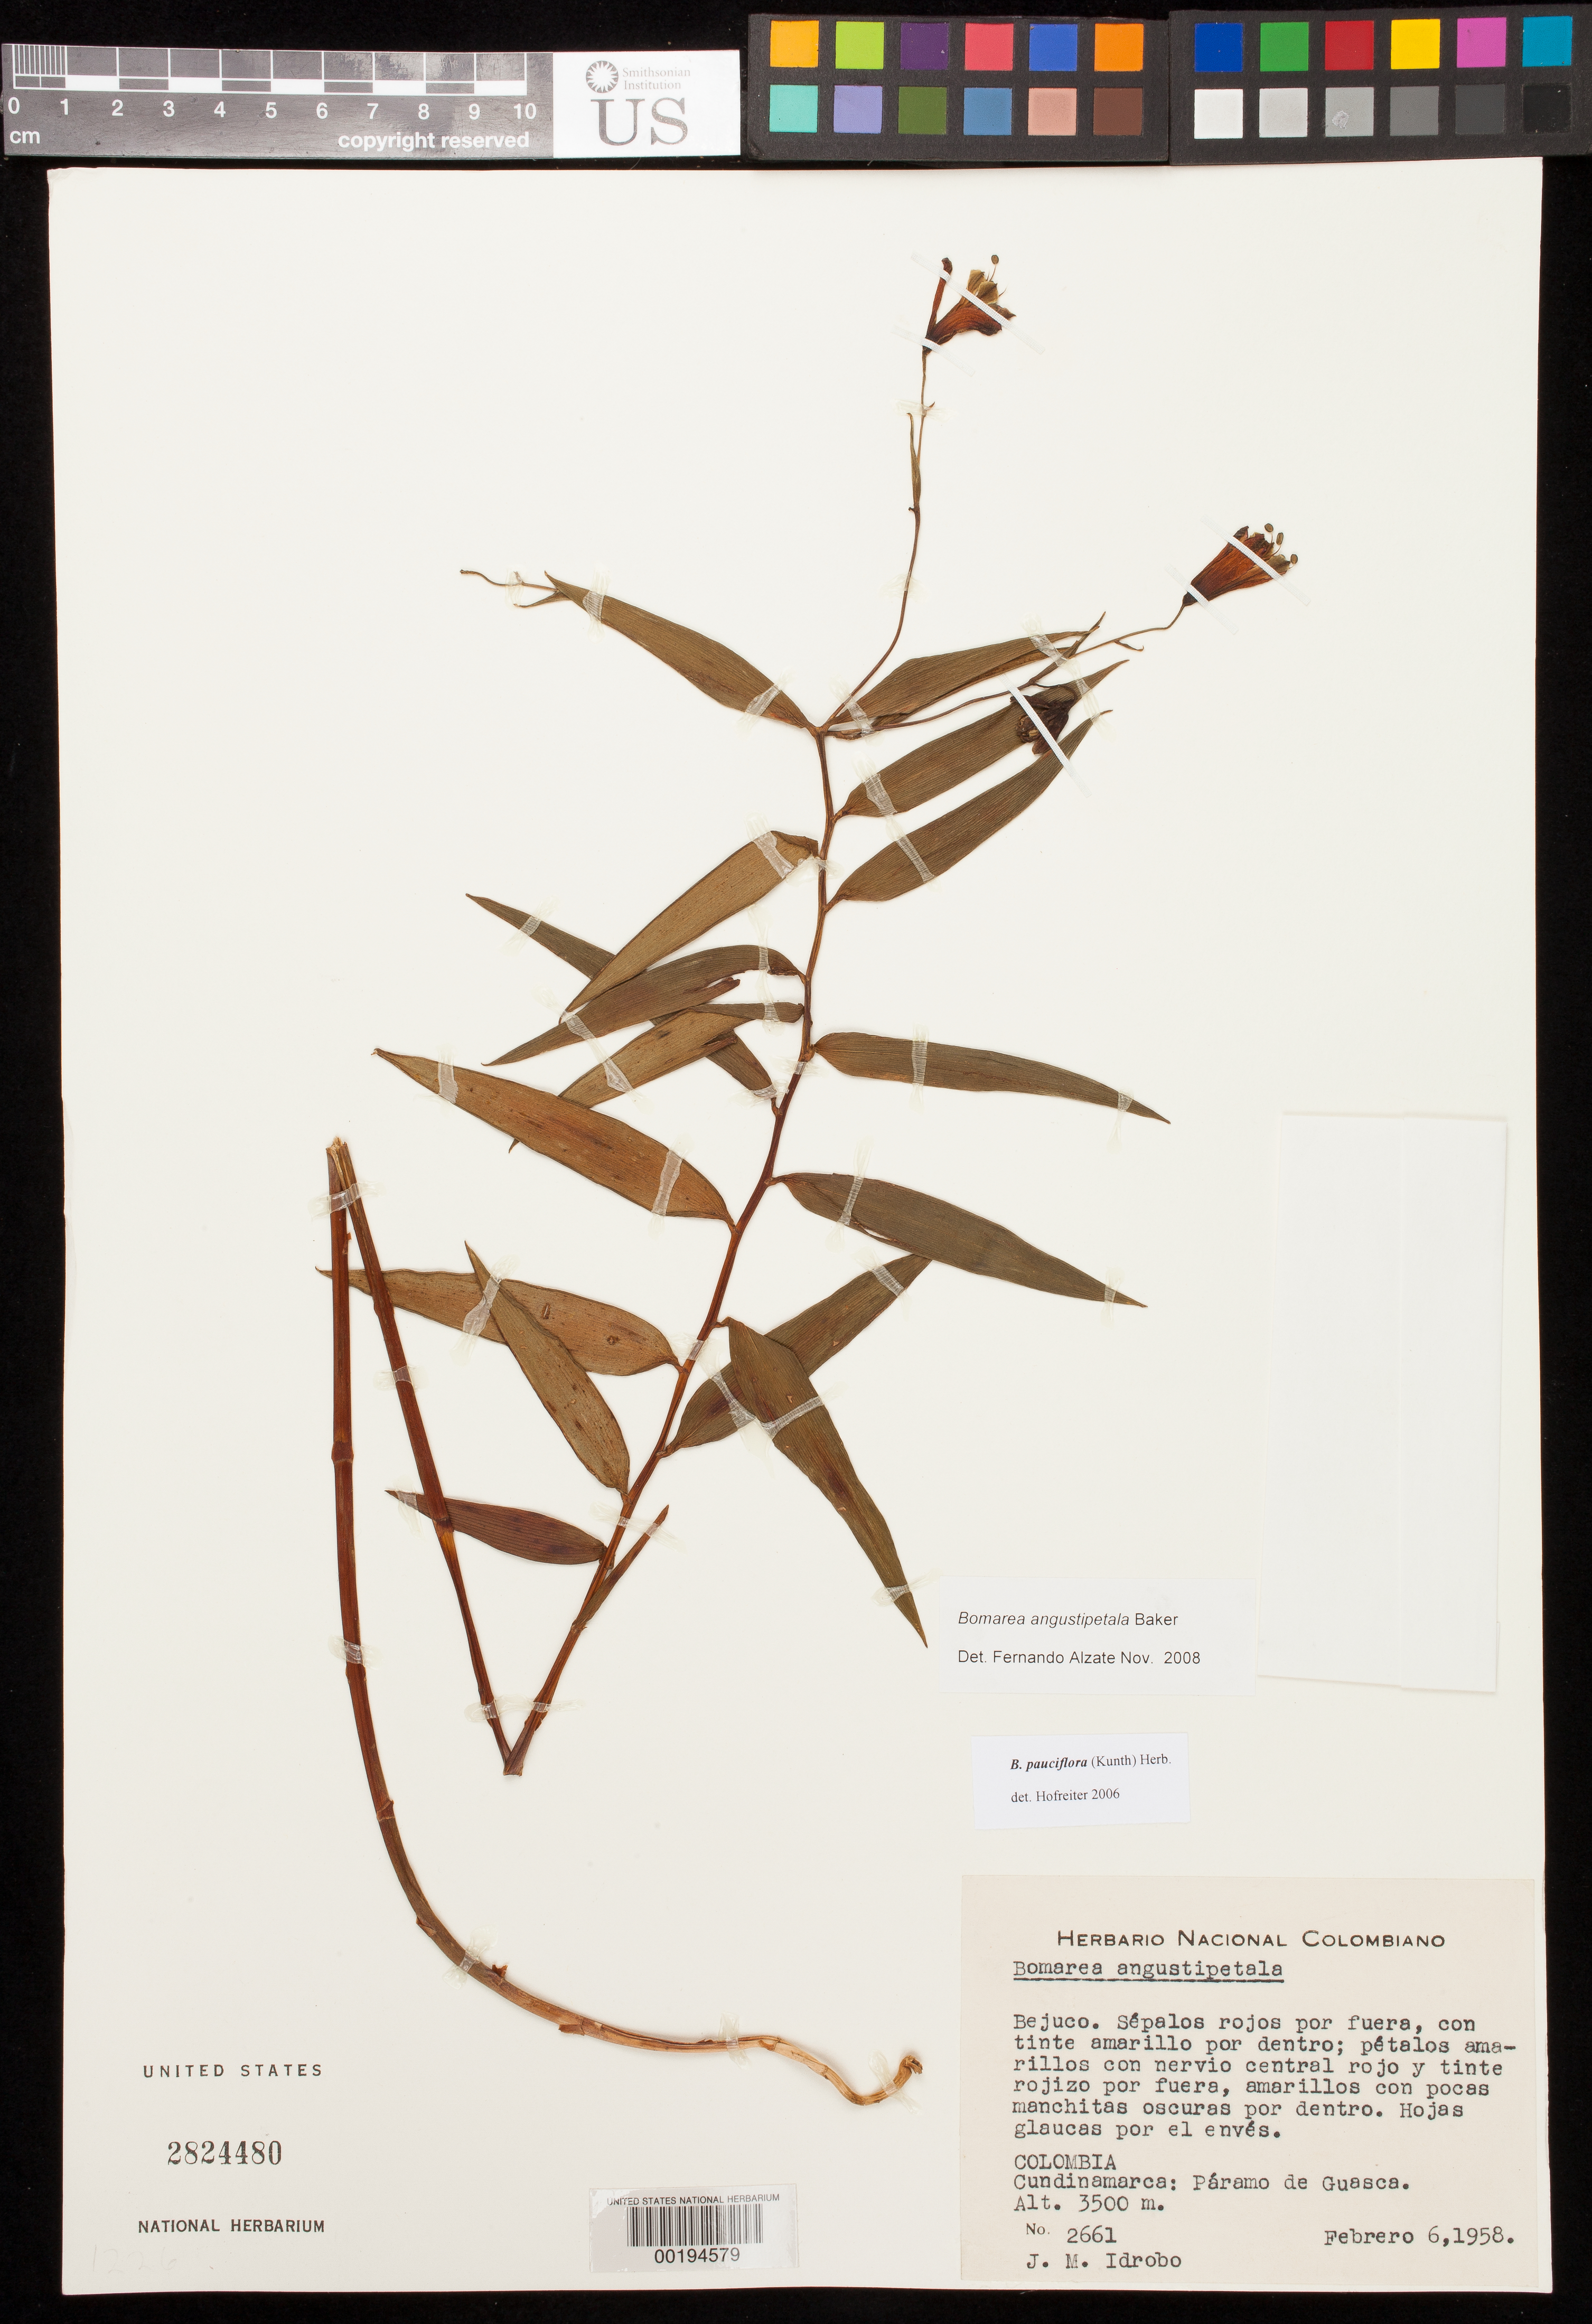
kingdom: Plantae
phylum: Tracheophyta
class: Liliopsida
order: Liliales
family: Alstroemeriaceae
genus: Bomarea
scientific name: Bomarea angustipetala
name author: Baker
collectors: J. M. Idrobo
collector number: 2661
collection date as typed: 06 Feb 1958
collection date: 1958-02-06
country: Colombia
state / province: Cundinamarca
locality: Paramo de Guasca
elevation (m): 3500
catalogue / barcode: US 2824480